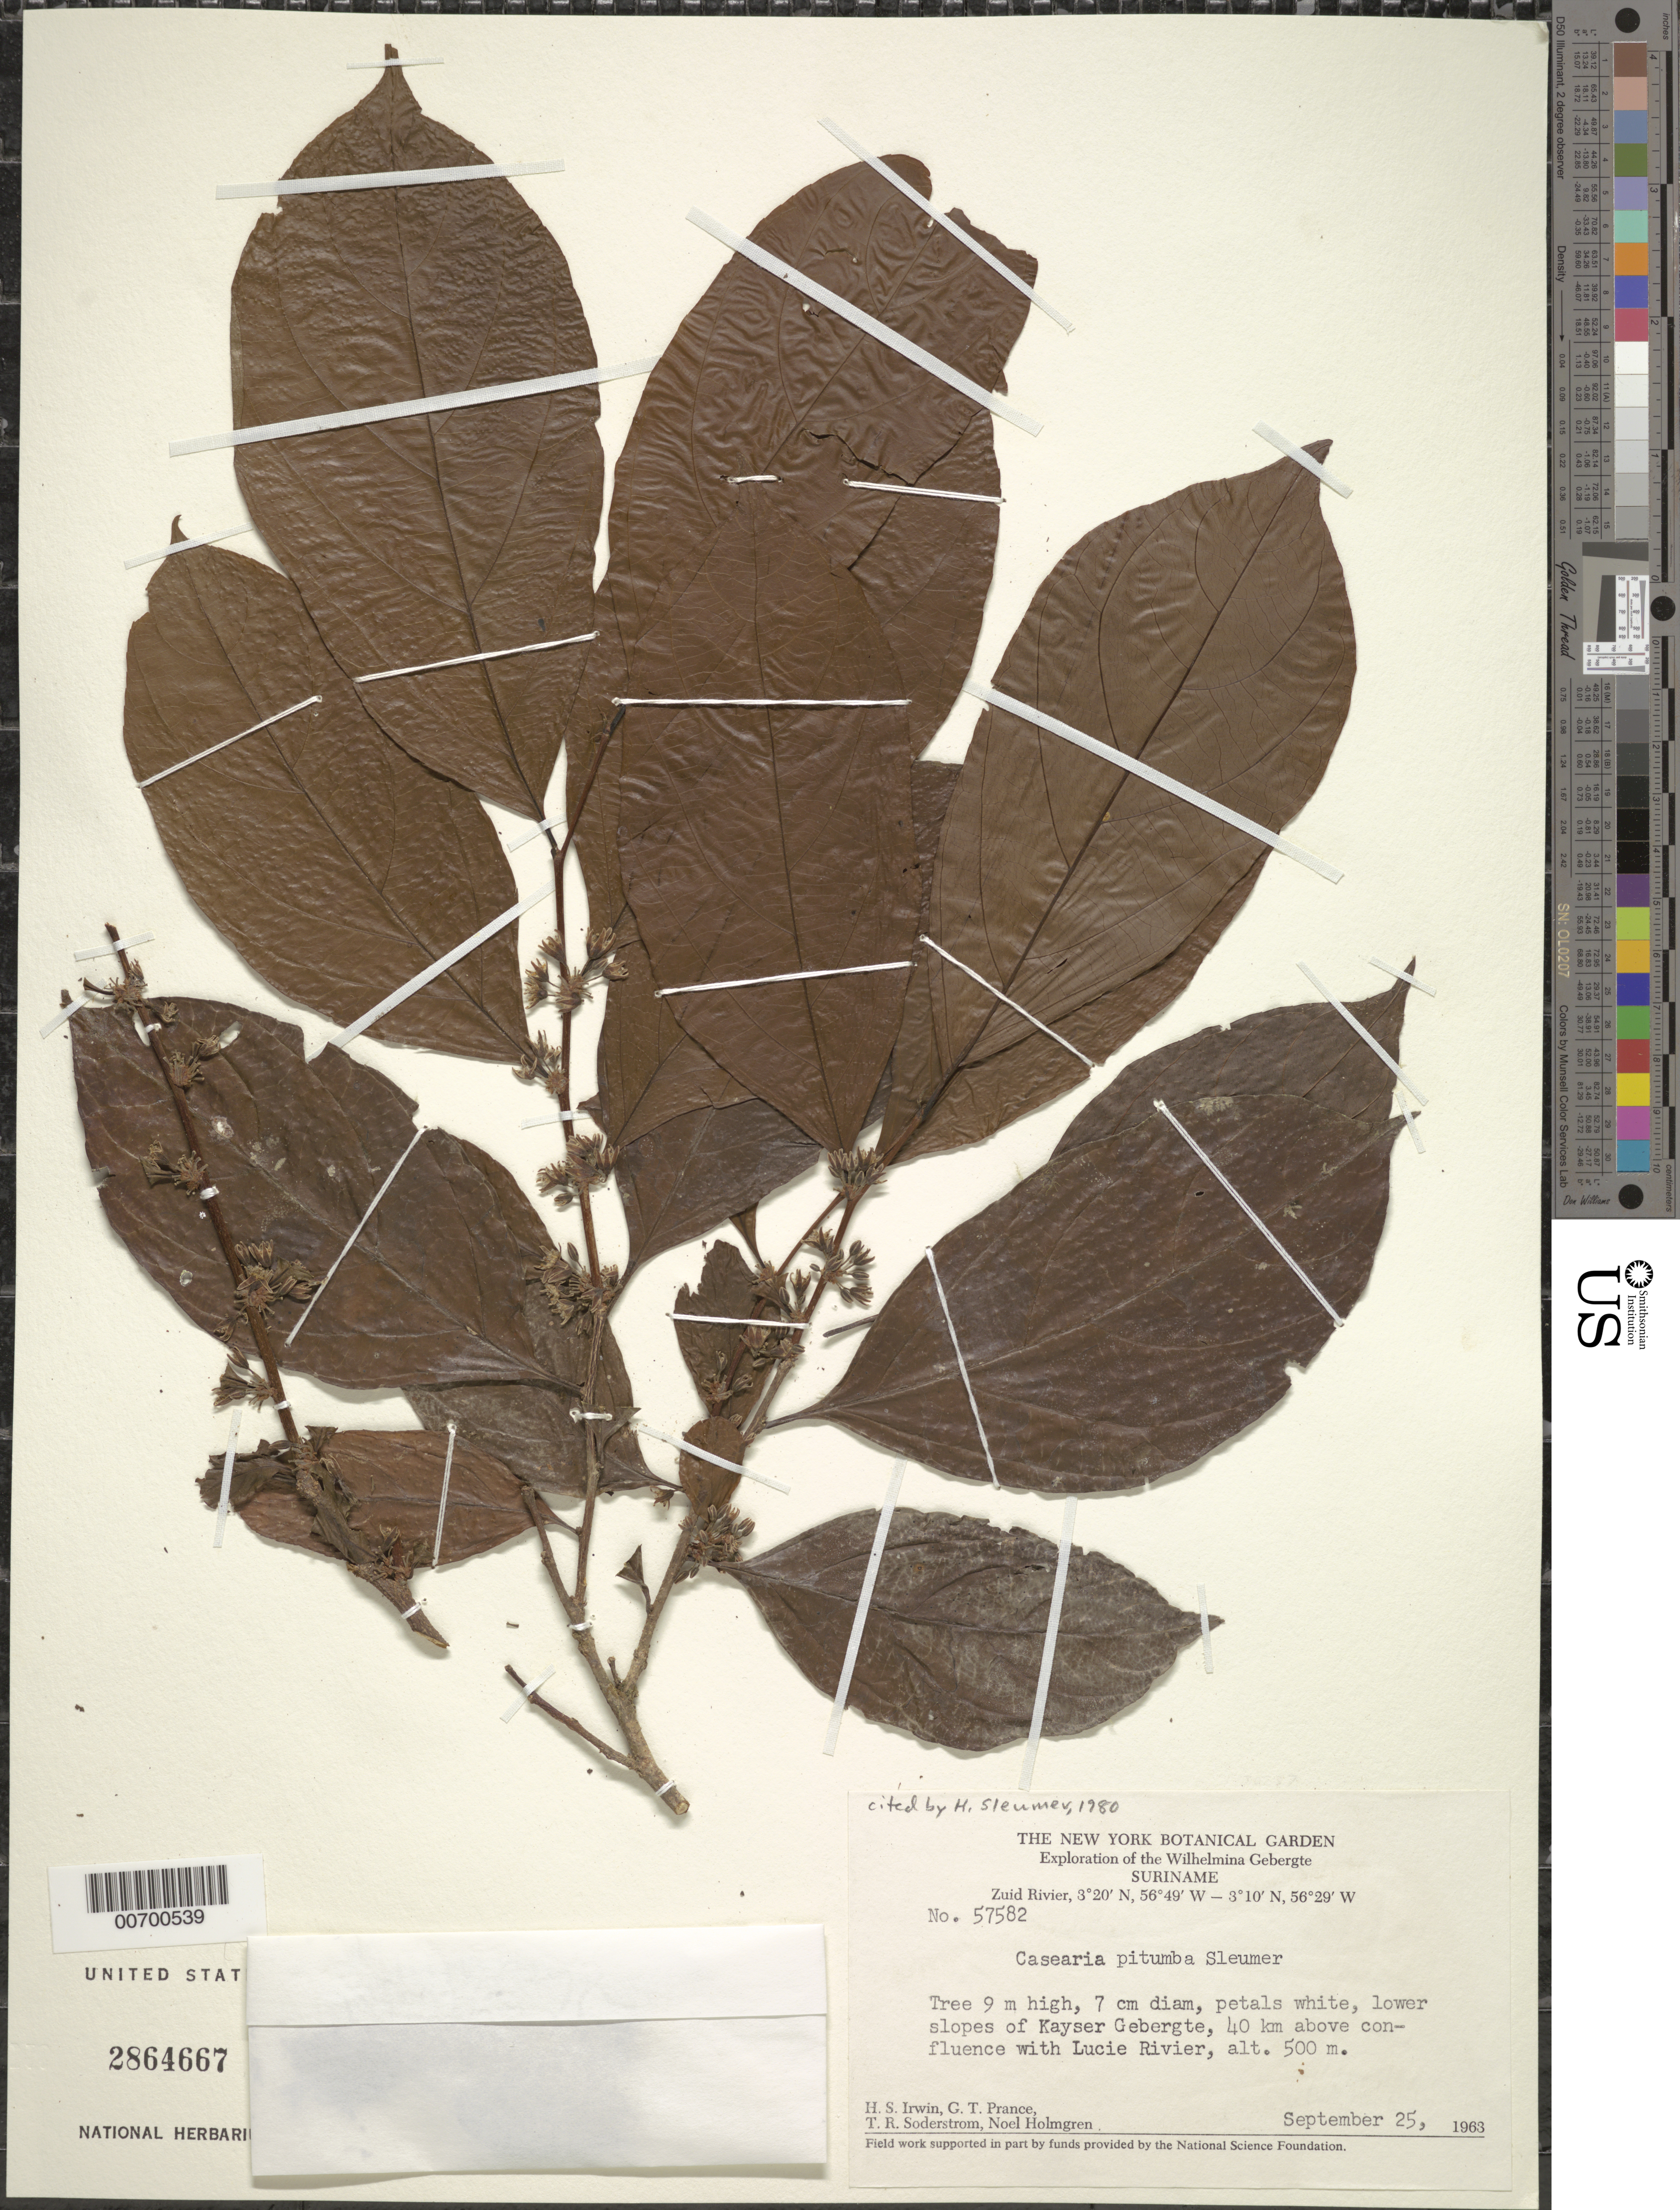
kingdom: Plantae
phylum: Tracheophyta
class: Magnoliopsida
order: Malpighiales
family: Salicaceae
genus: Casearia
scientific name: Casearia pitumba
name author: Sleumer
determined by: Sleumer, H. O.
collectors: H. Irwin, G. T. Prance, T. R. Soderstrom & N. H. Holmgren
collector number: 57582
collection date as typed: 25-Sep-63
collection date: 1963-09-25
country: Suriname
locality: Kayser Airstrip, Zuid R., 45 km above confl. with Lucie R., Wilhelmina Gebergte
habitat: Lower slopes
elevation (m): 500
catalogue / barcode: US 2864667